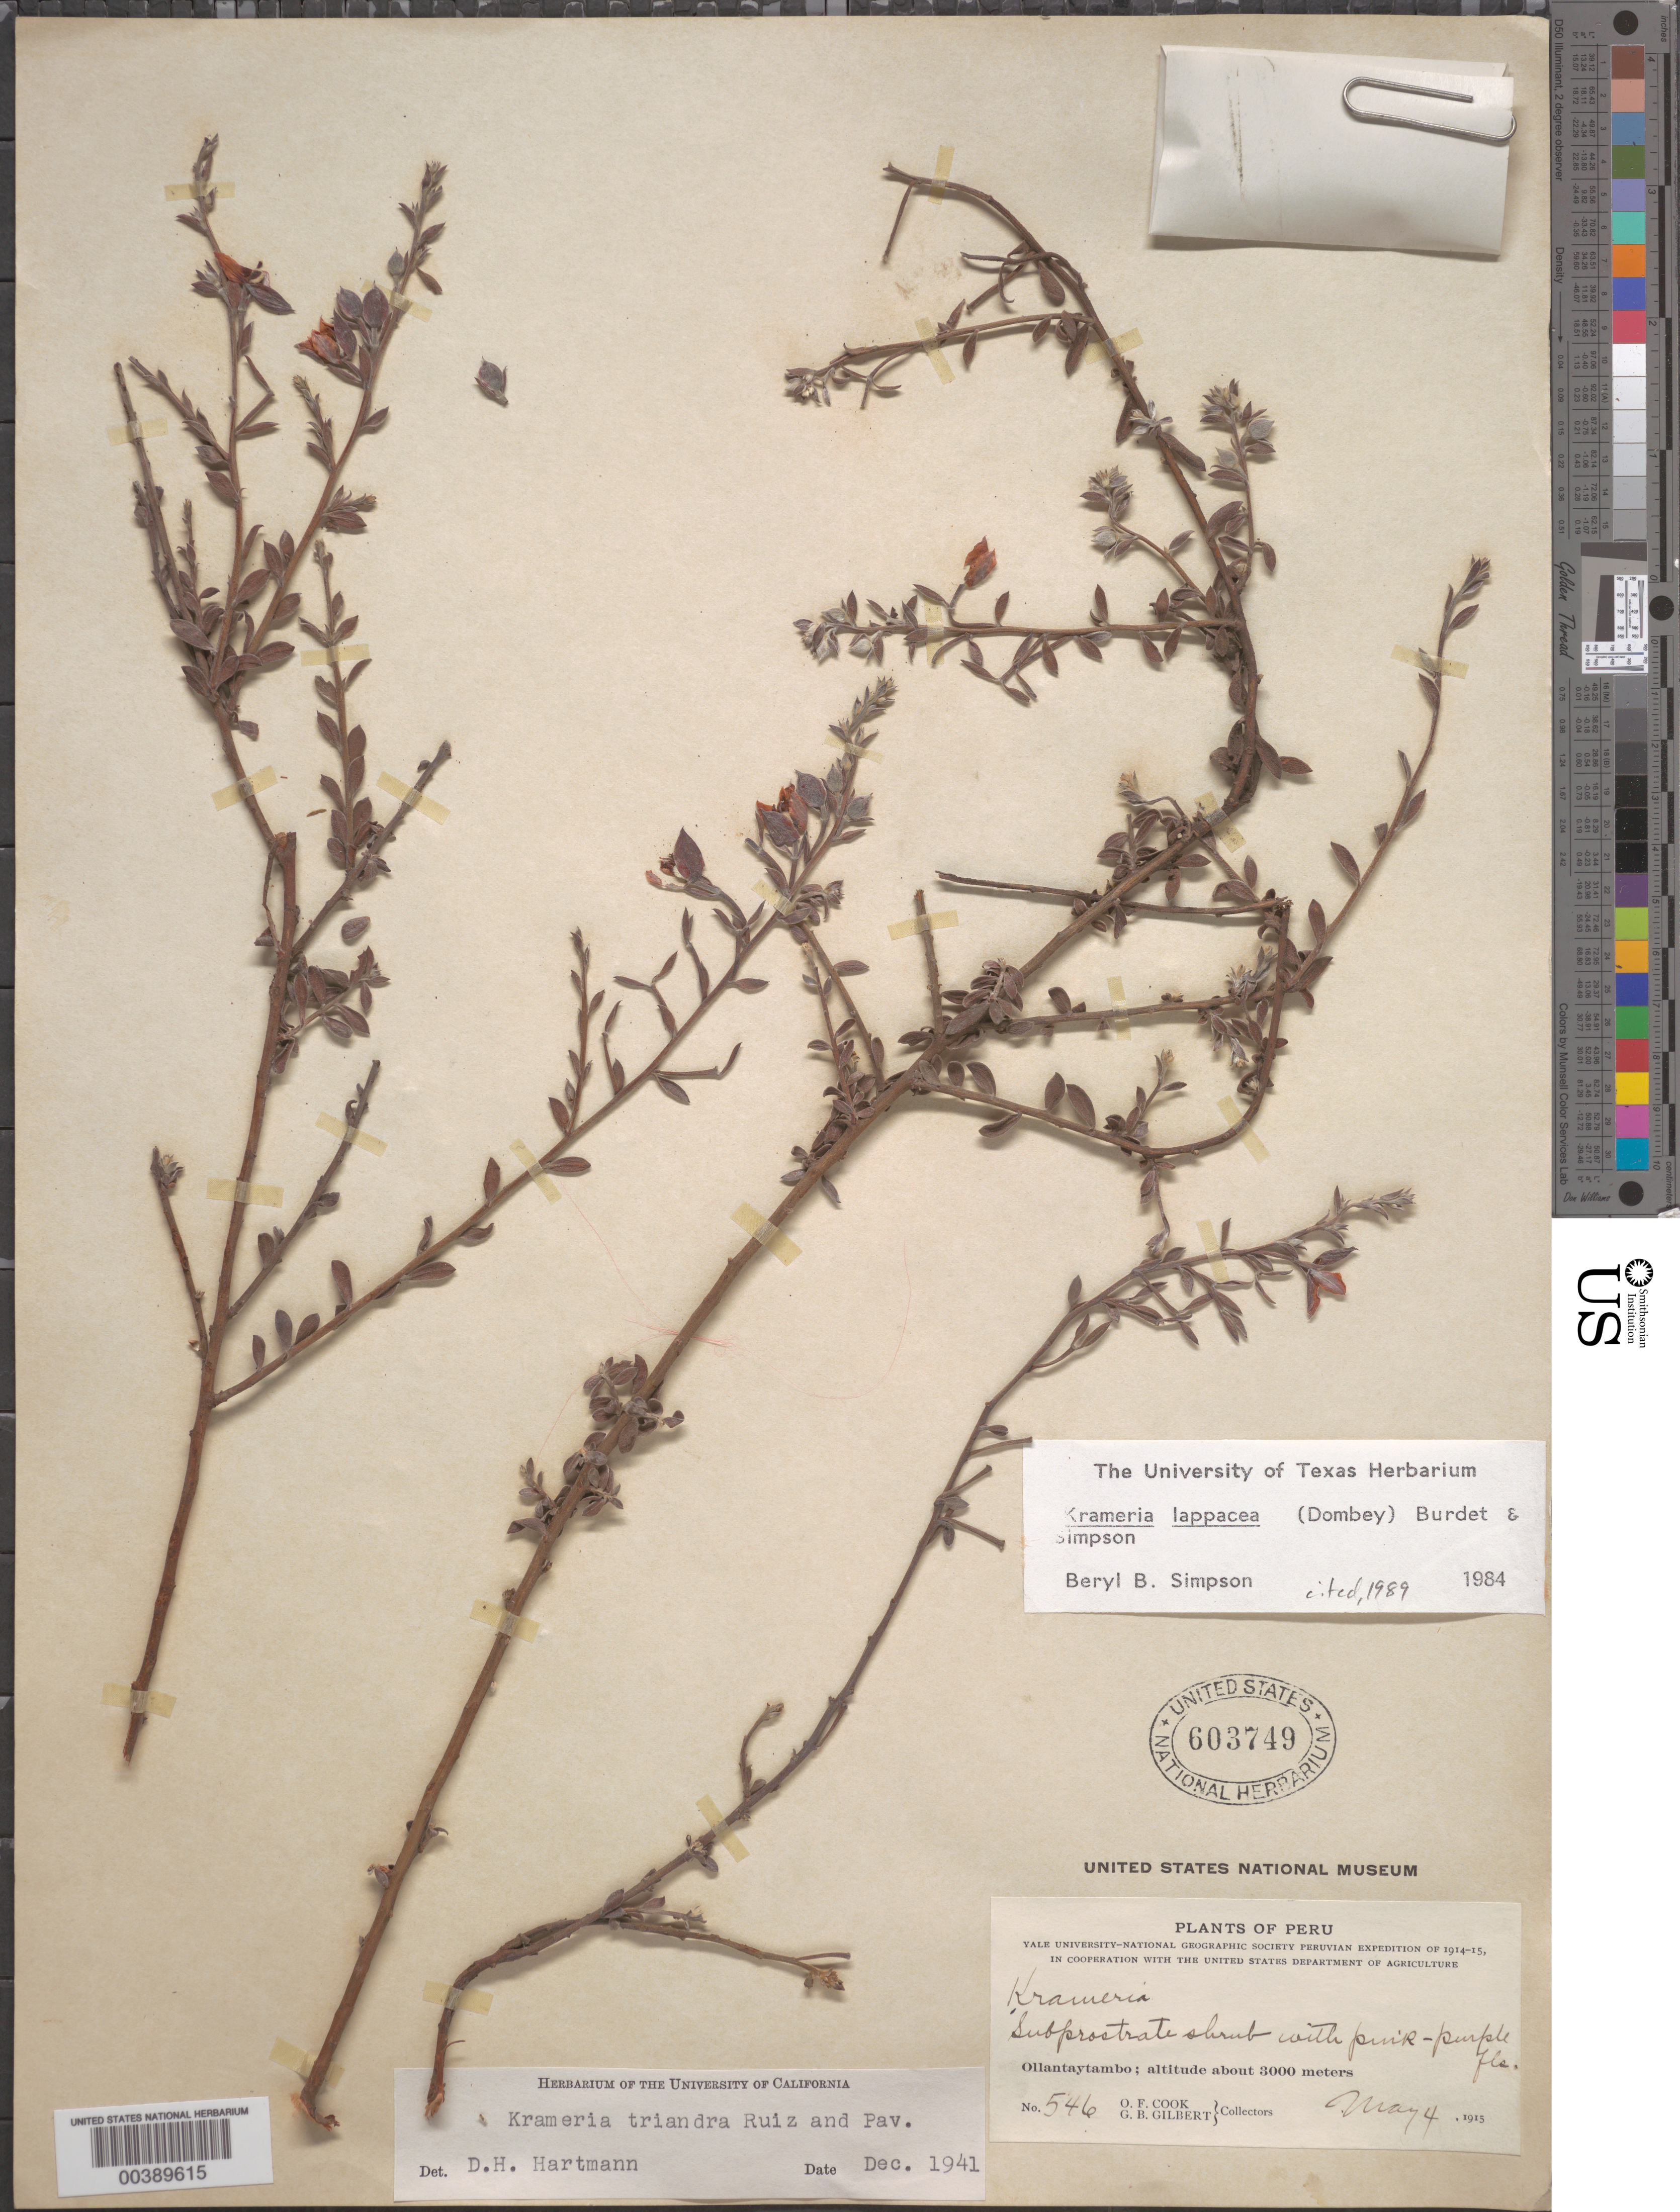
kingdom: Plantae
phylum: Tracheophyta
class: Magnoliopsida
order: Zygophyllales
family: Krameriaceae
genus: Krameria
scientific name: Krameria lappacea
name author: (Dombey) Burdet & B.B. Simpson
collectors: O. F. Cook & G. B. Gilbert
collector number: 546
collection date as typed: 04 May 1915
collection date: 1915-05-04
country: Peru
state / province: Cusco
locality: Ollantaytambo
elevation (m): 3000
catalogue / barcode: US 603749